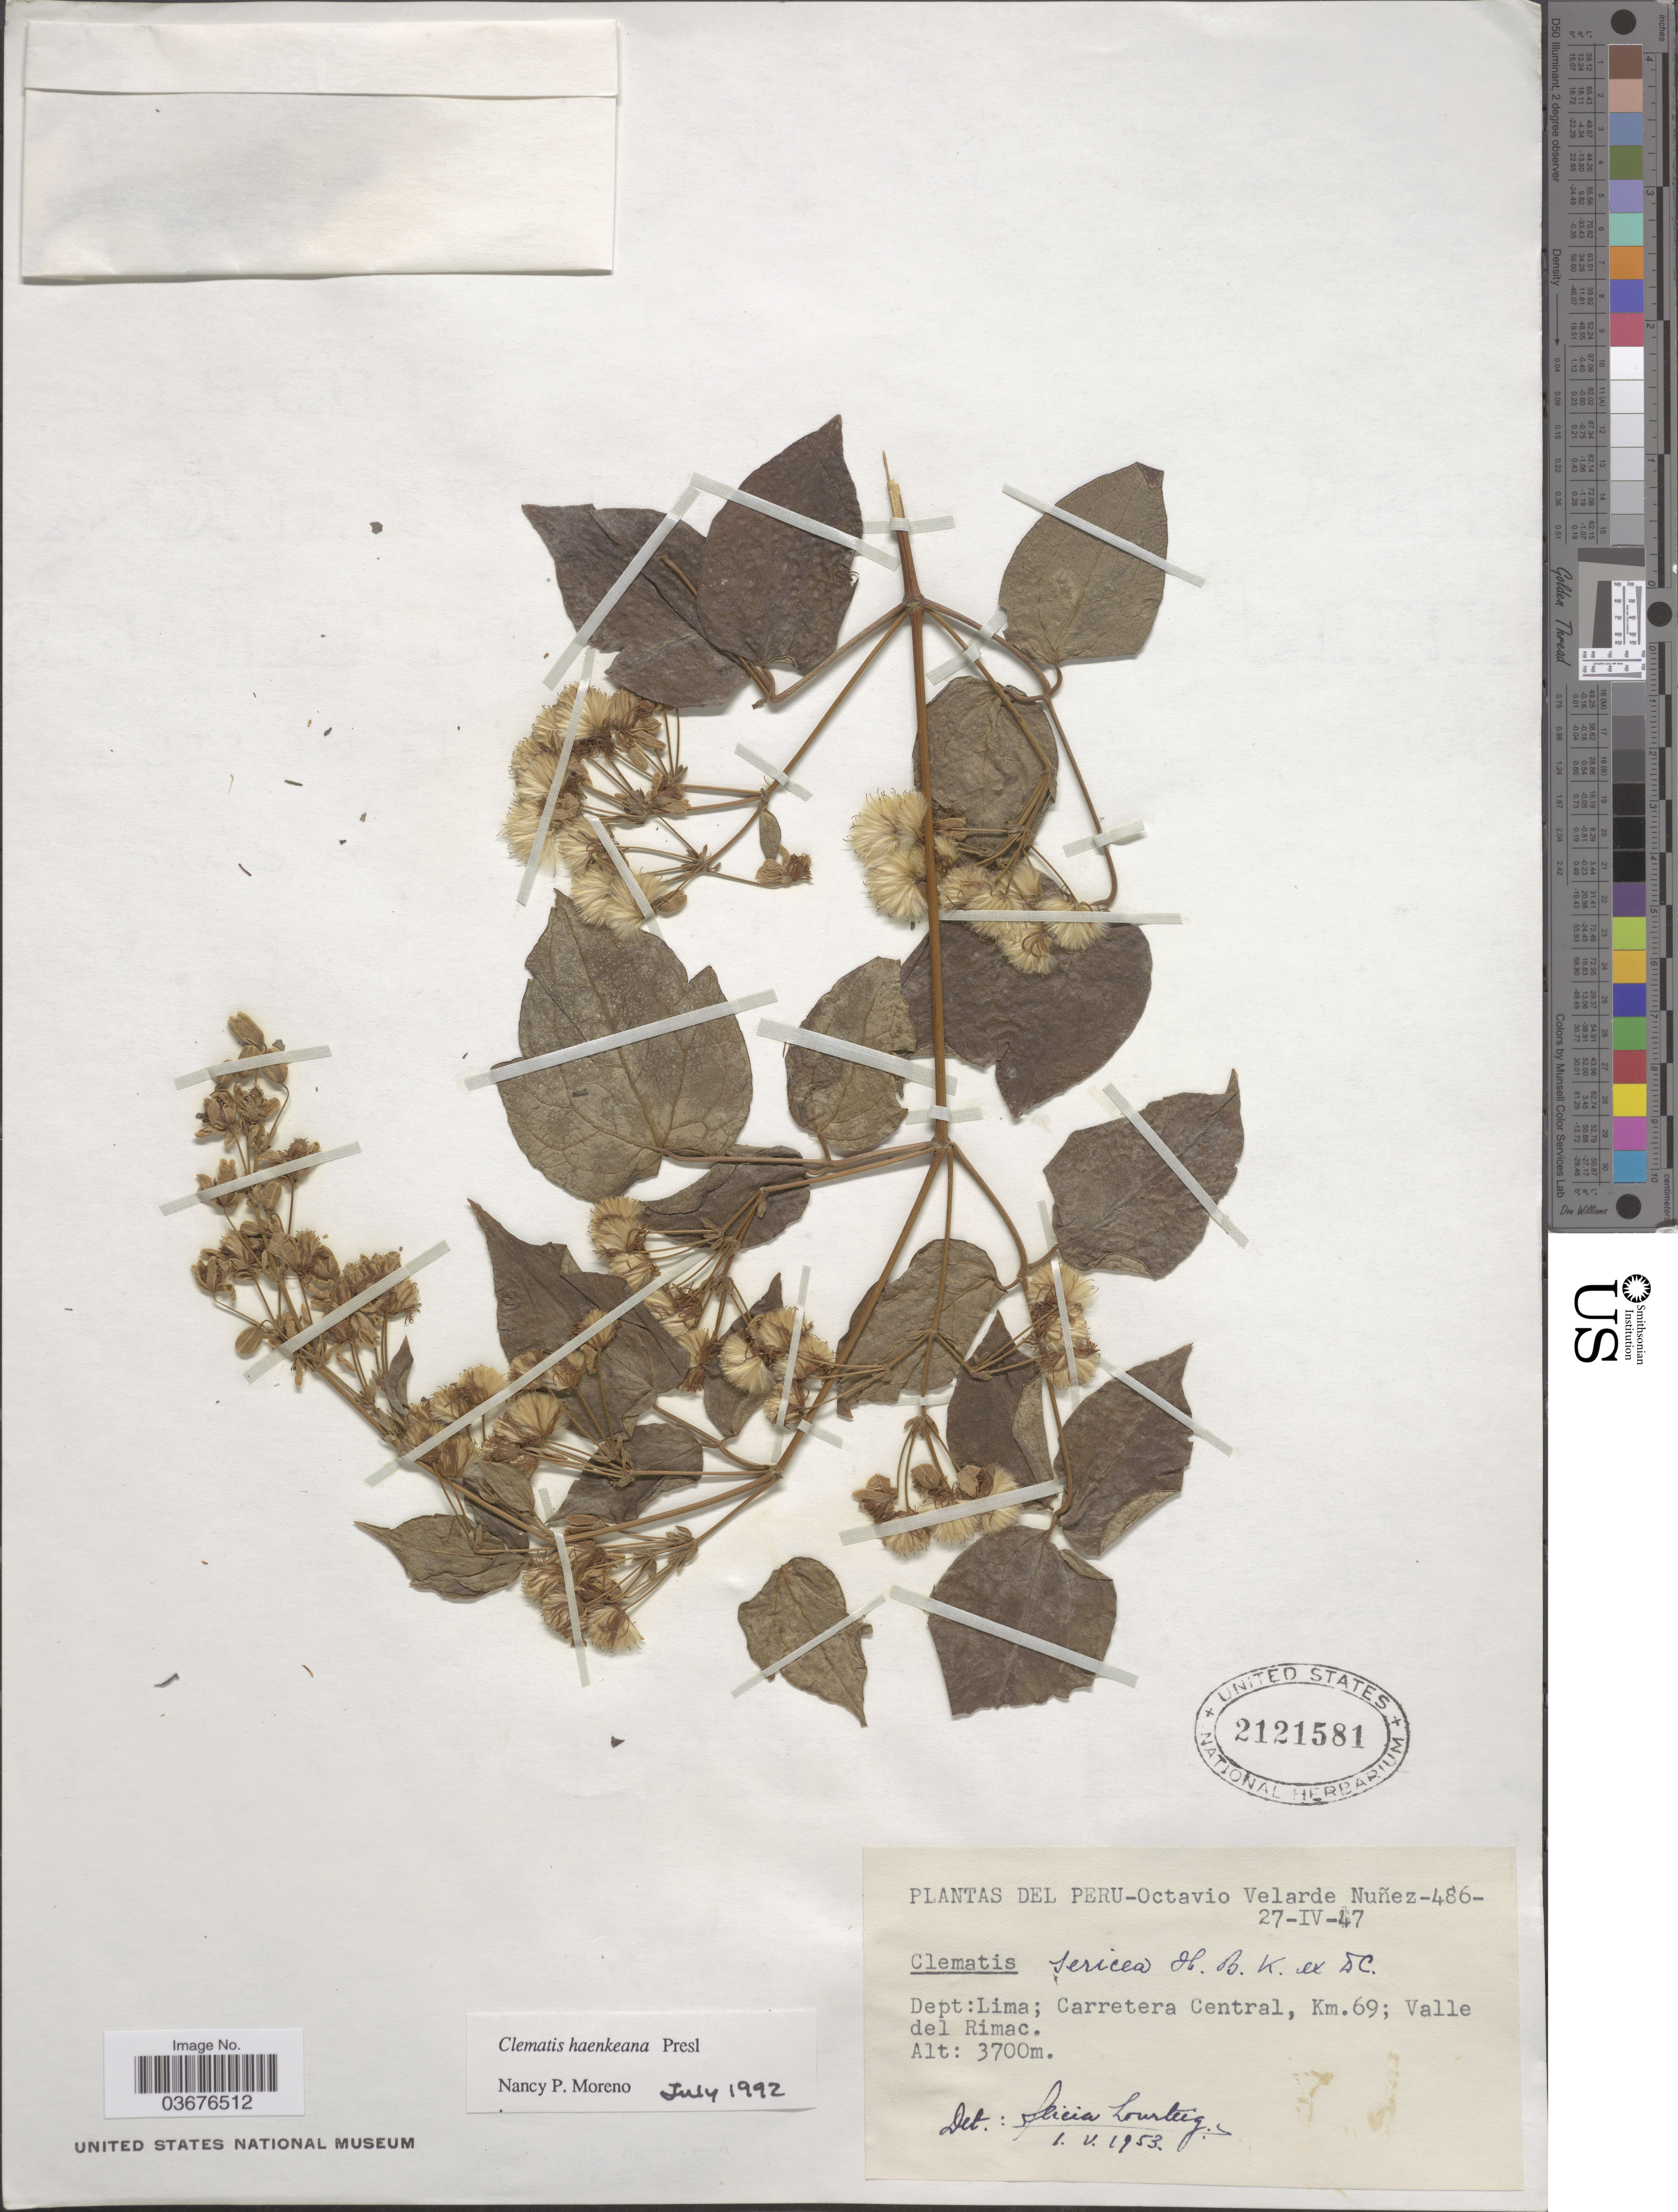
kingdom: Plantae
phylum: Tracheophyta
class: Magnoliopsida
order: Ranunculales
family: Ranunculaceae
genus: Clematis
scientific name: Clematis haenkeana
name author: C. Presl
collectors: O. Velarde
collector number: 486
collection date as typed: Transcribed d/m/y: 27/4/47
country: Peru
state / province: Lima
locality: Dept: Lima; Carretera Central, Km. 69; Valle del Rimac.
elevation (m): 3700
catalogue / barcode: US 2121581